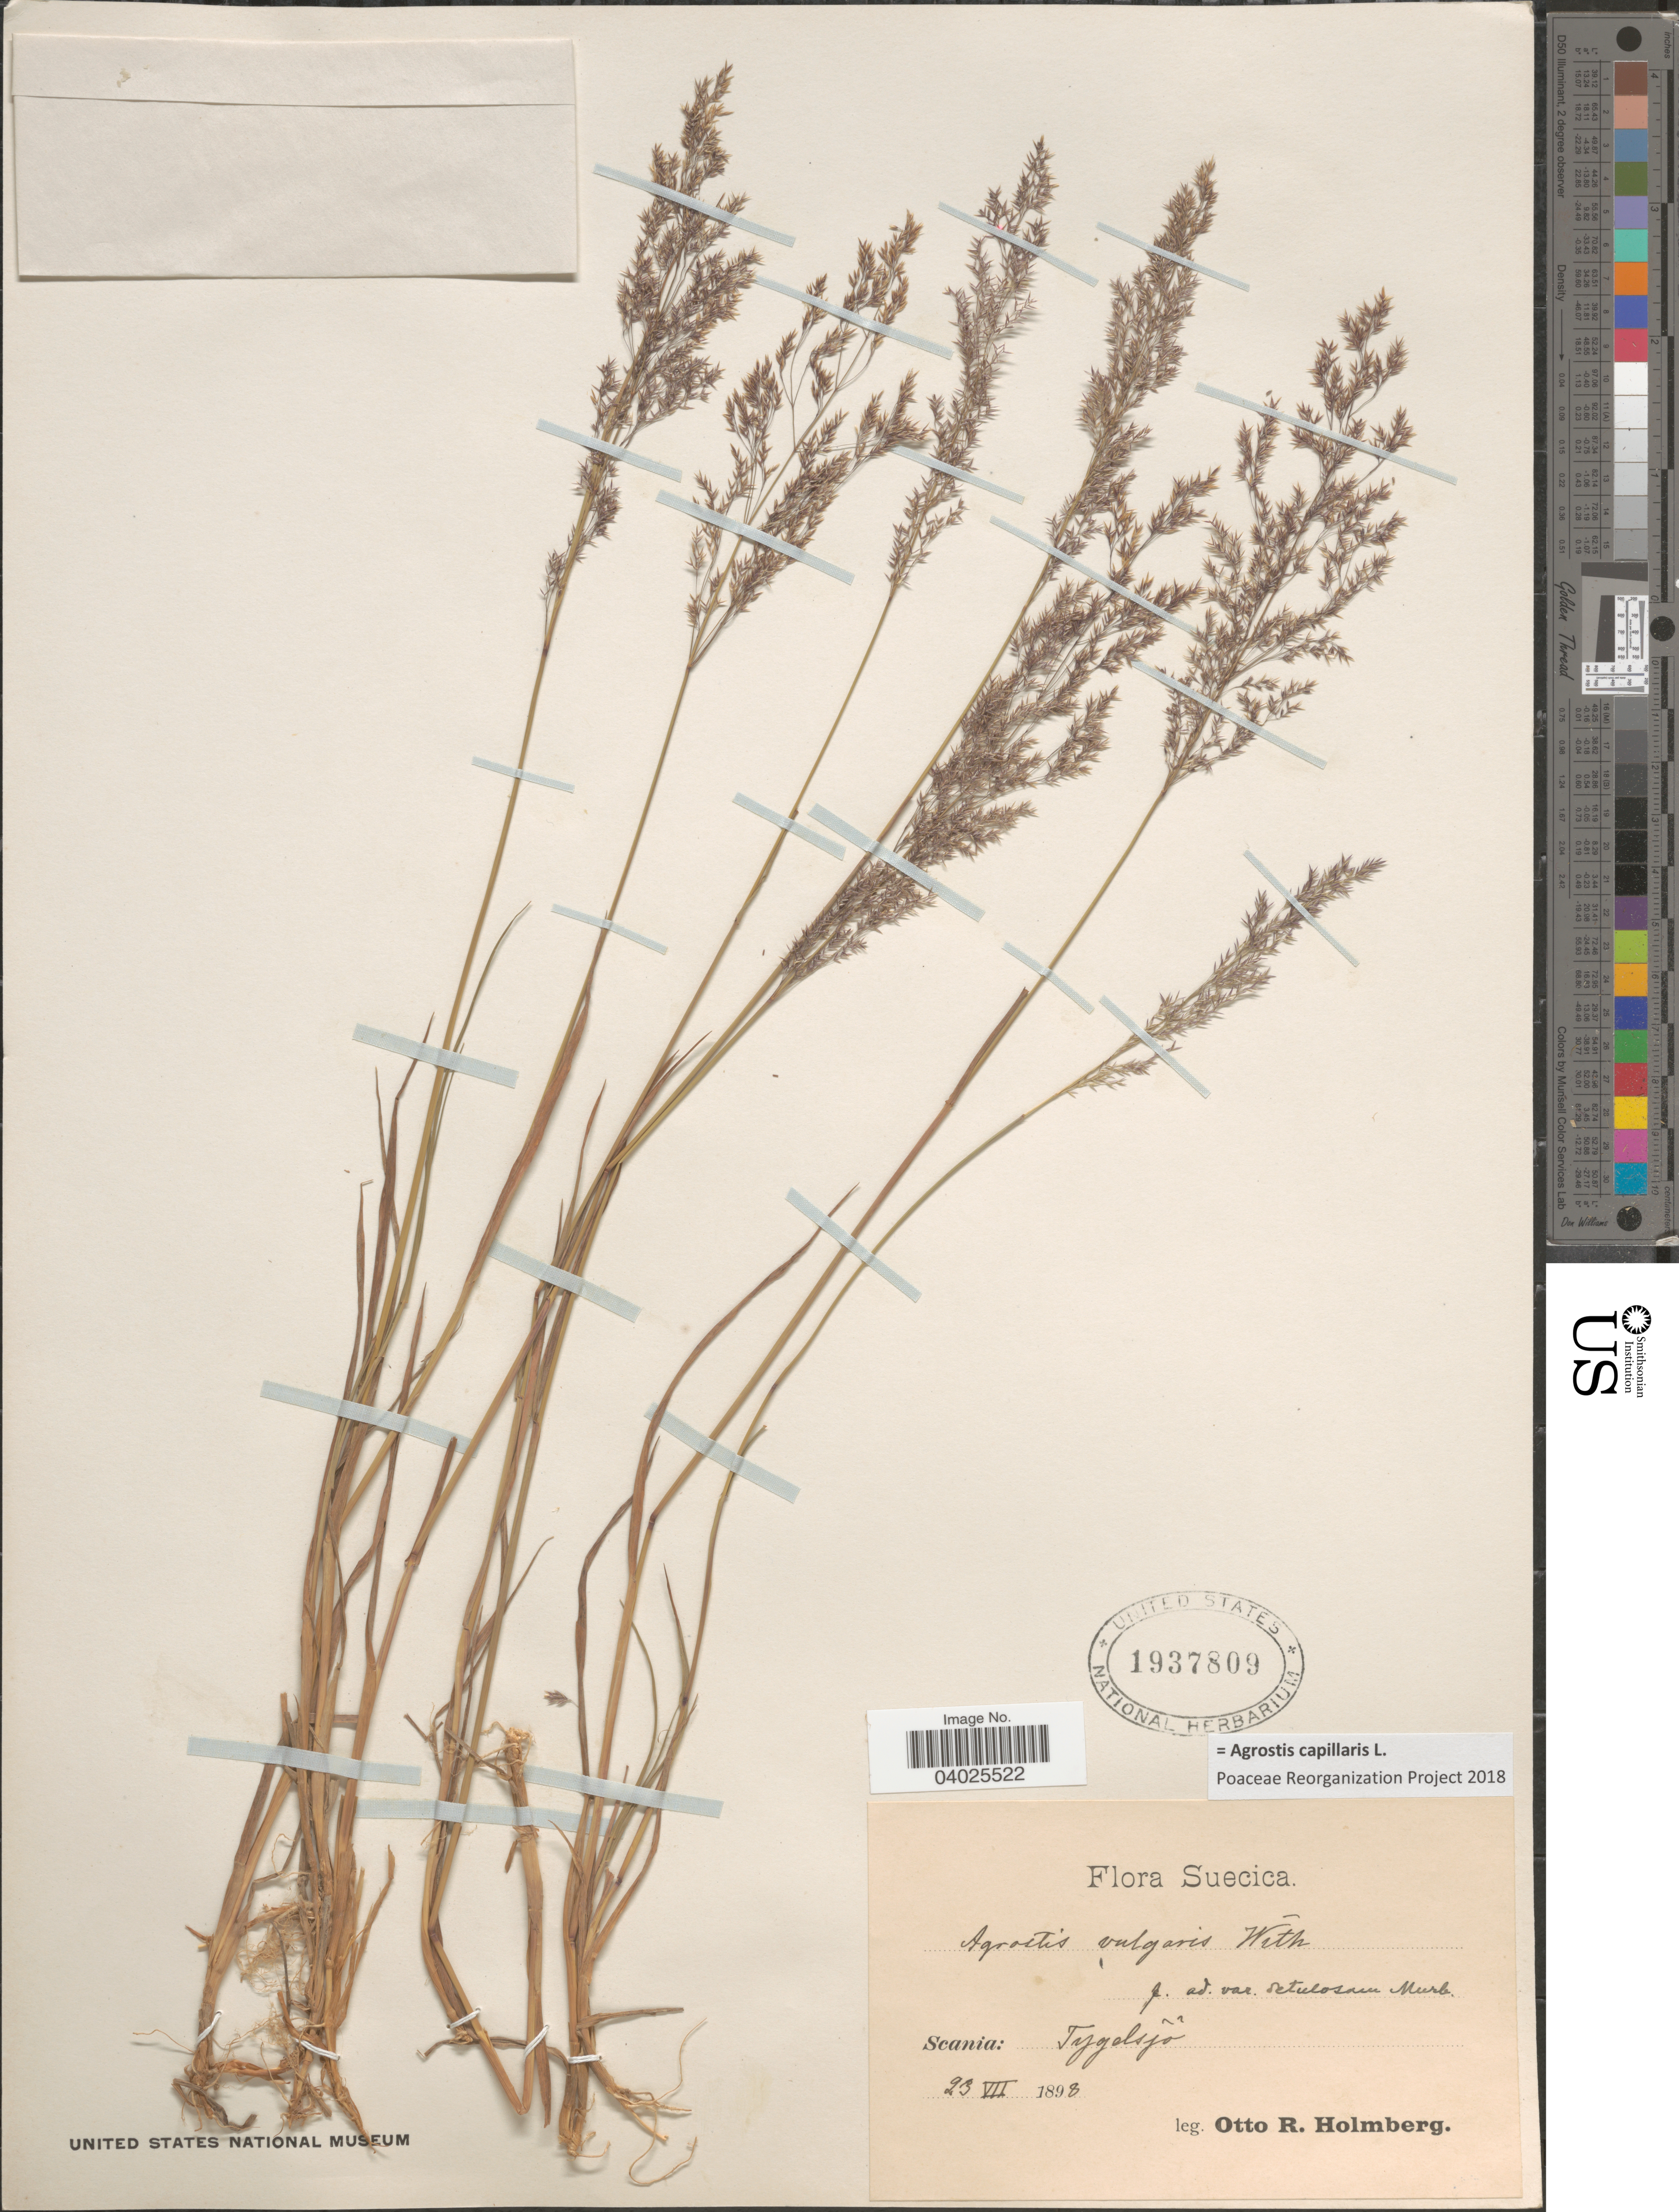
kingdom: Plantae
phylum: Tracheophyta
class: Liliopsida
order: Poales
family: Poaceae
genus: Agrostis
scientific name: Agrostis capillaris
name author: L.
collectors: O. Holmberg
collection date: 1898-07-23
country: Sweden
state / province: Skåne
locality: Suecica. Scania: Tygelsjo.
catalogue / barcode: US 1937809